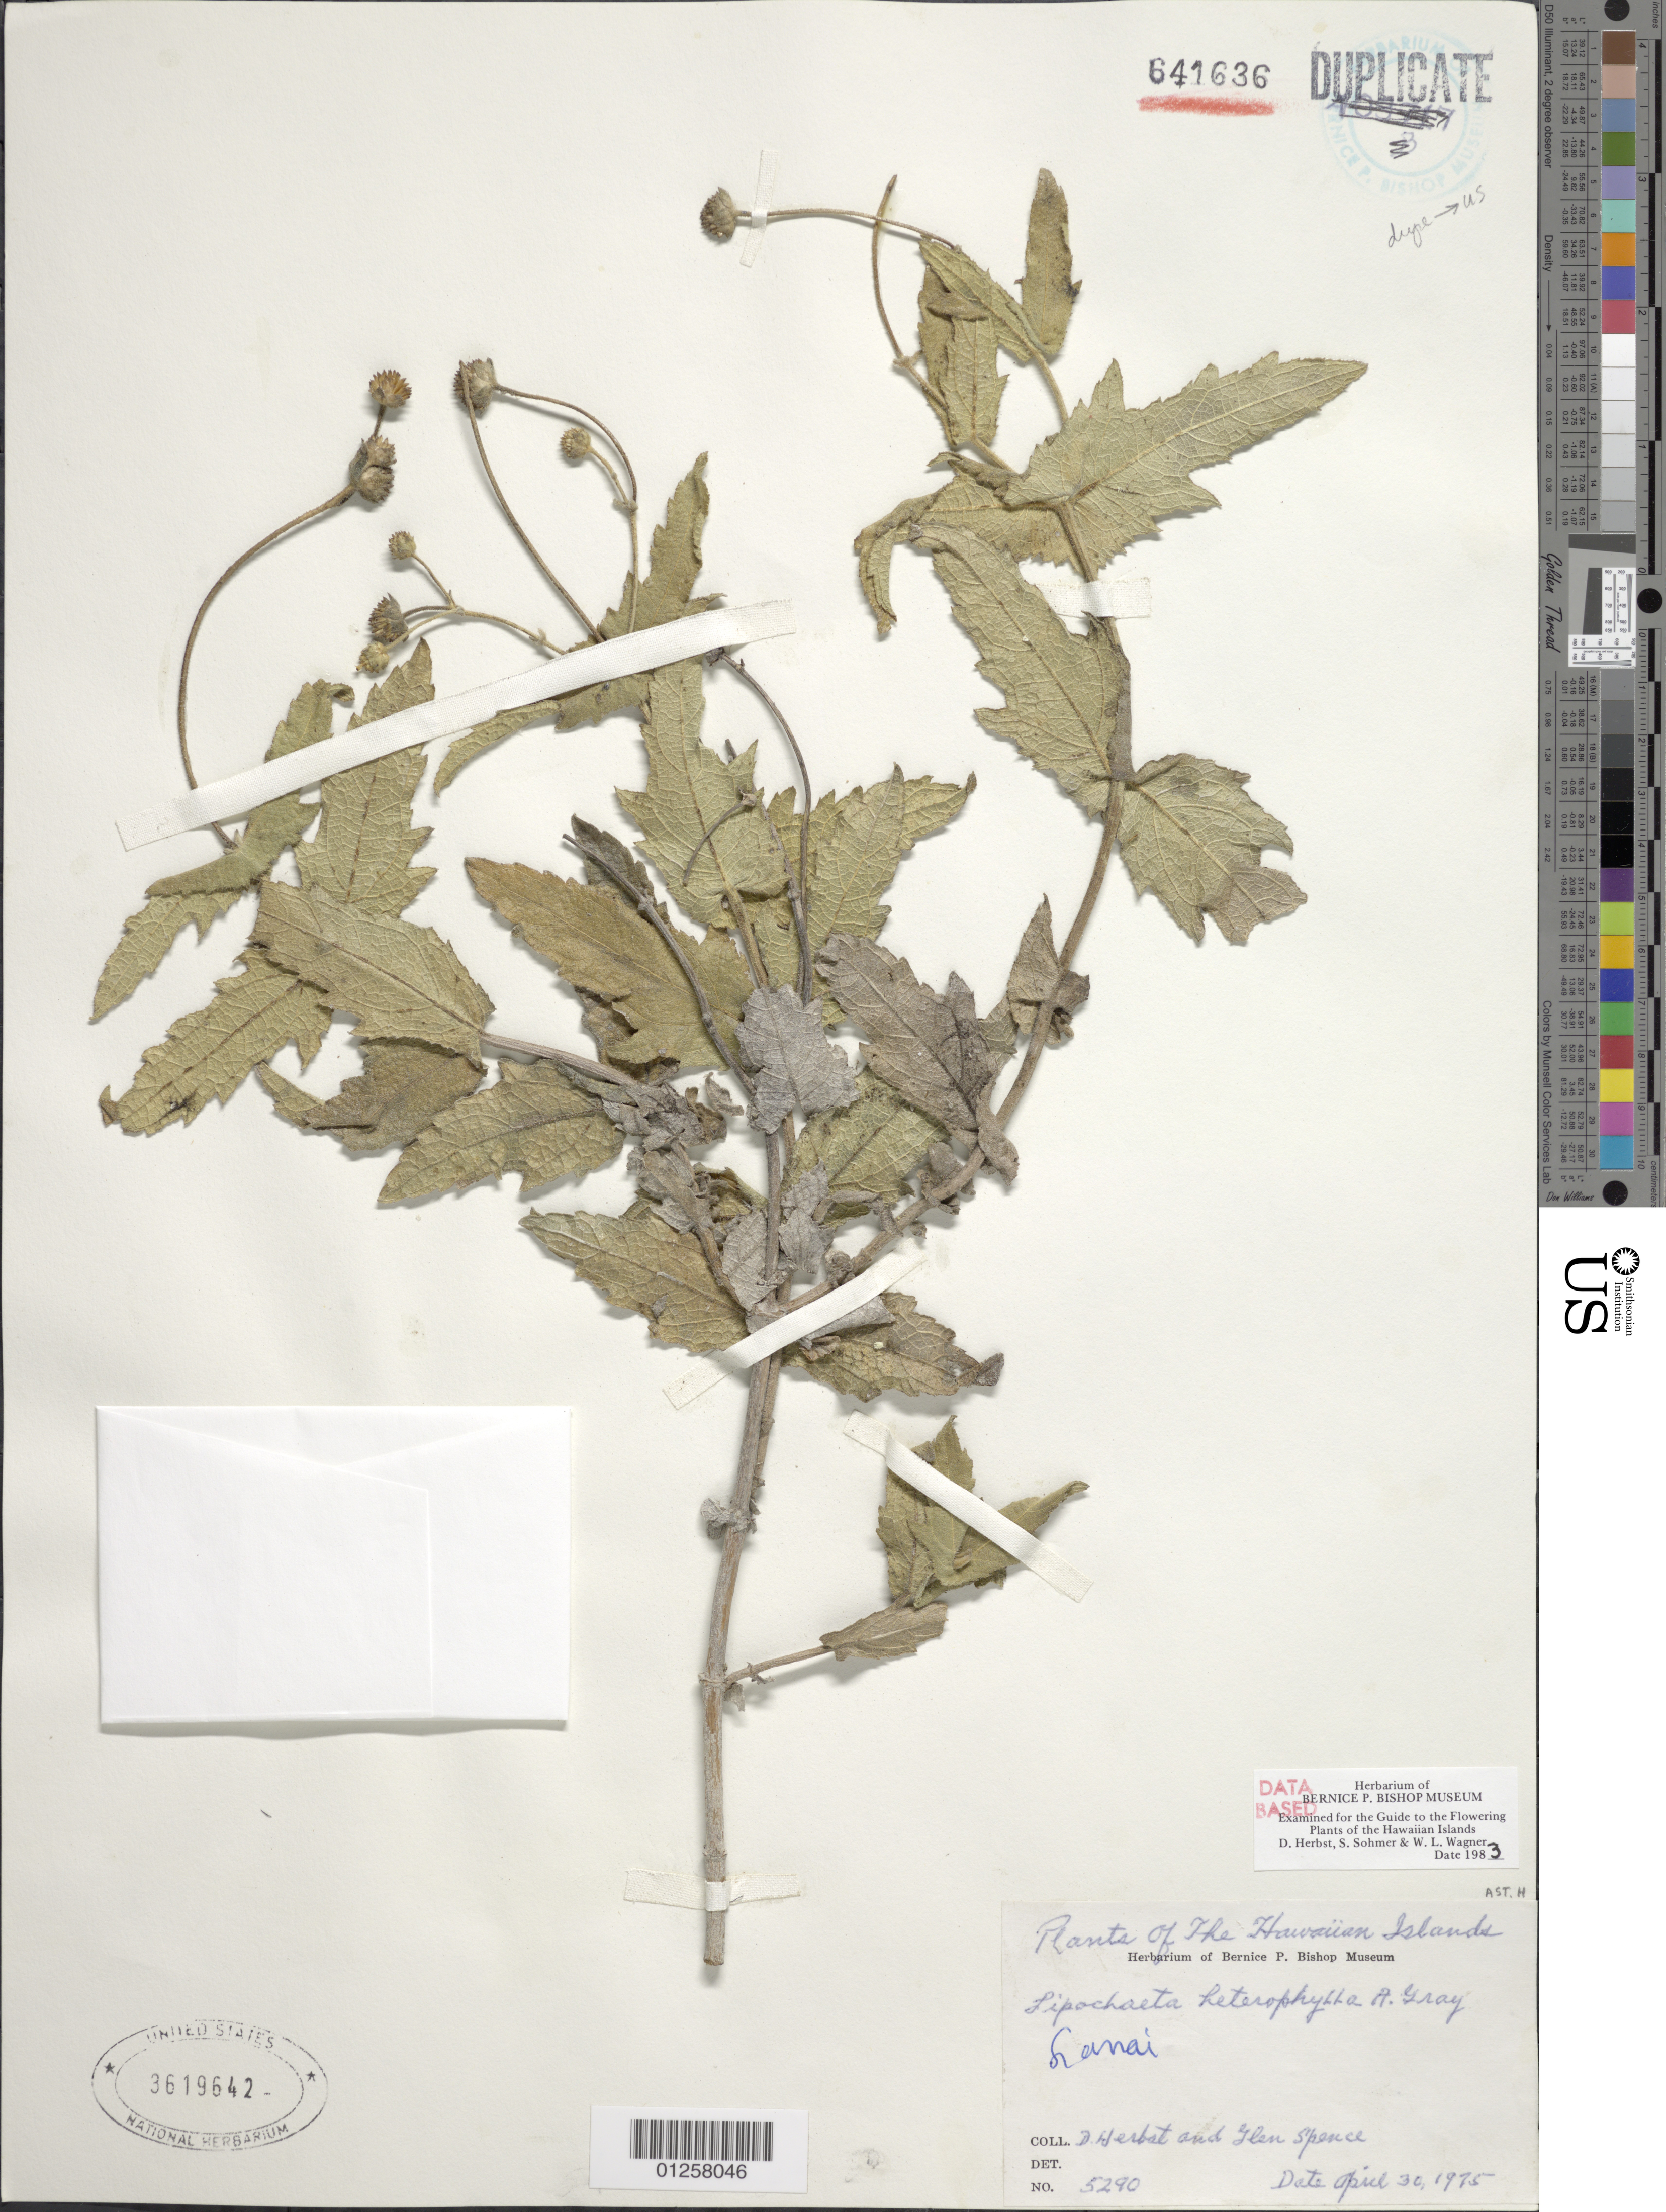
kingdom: Plantae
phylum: Tracheophyta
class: Magnoliopsida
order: Asterales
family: Asteraceae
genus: Lipochaeta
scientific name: Lipochaeta heterophylla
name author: A. Gray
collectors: D. R. Herbst & G. Spence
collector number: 5290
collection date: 1975-04-30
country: United States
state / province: Hawaii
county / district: Maui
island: Lana'i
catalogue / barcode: US 3619642